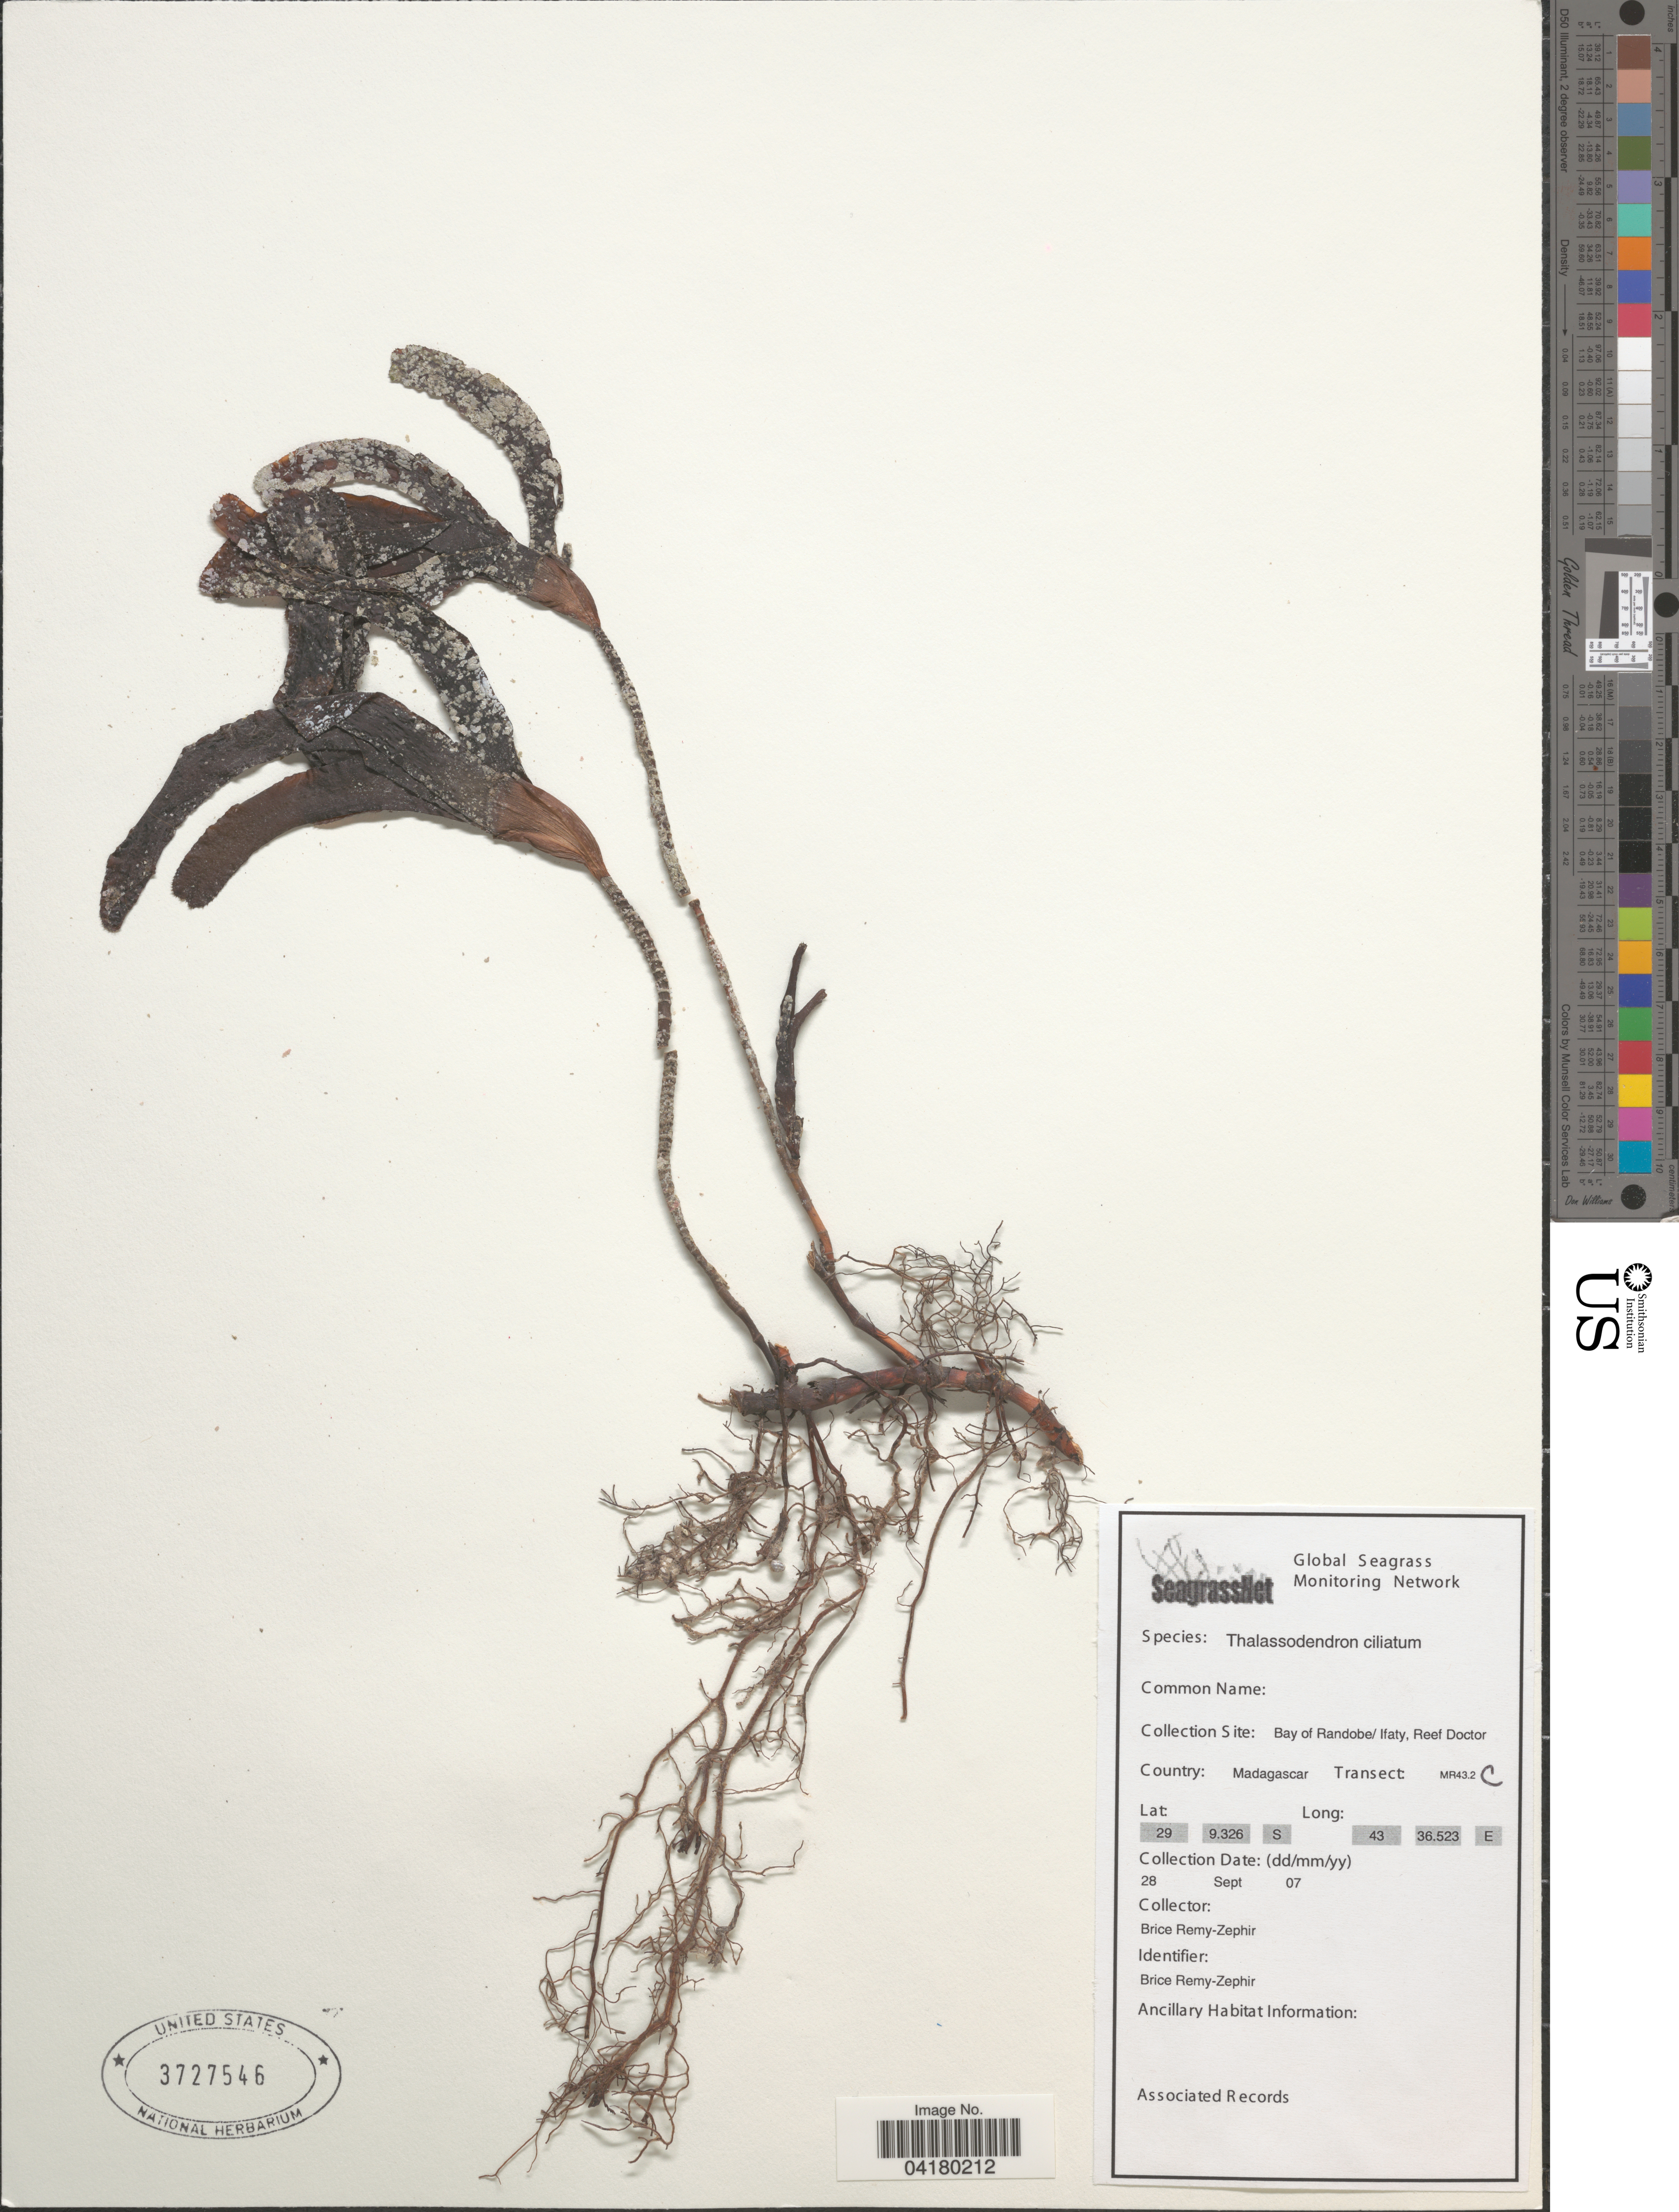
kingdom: Plantae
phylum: Tracheophyta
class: Liliopsida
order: Alismatales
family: Cymodoceaceae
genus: Thalassodendron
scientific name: Thalassodendron ciliatum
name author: (Forssk.) Hartog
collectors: B. Remy-Zephir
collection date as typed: Transcribed d/m/y: 28/9/7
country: Madagascar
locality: Bay of Randobe/ Ifaty, Reef Doctor. Transect: MR43.2 C.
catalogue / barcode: US 3727546